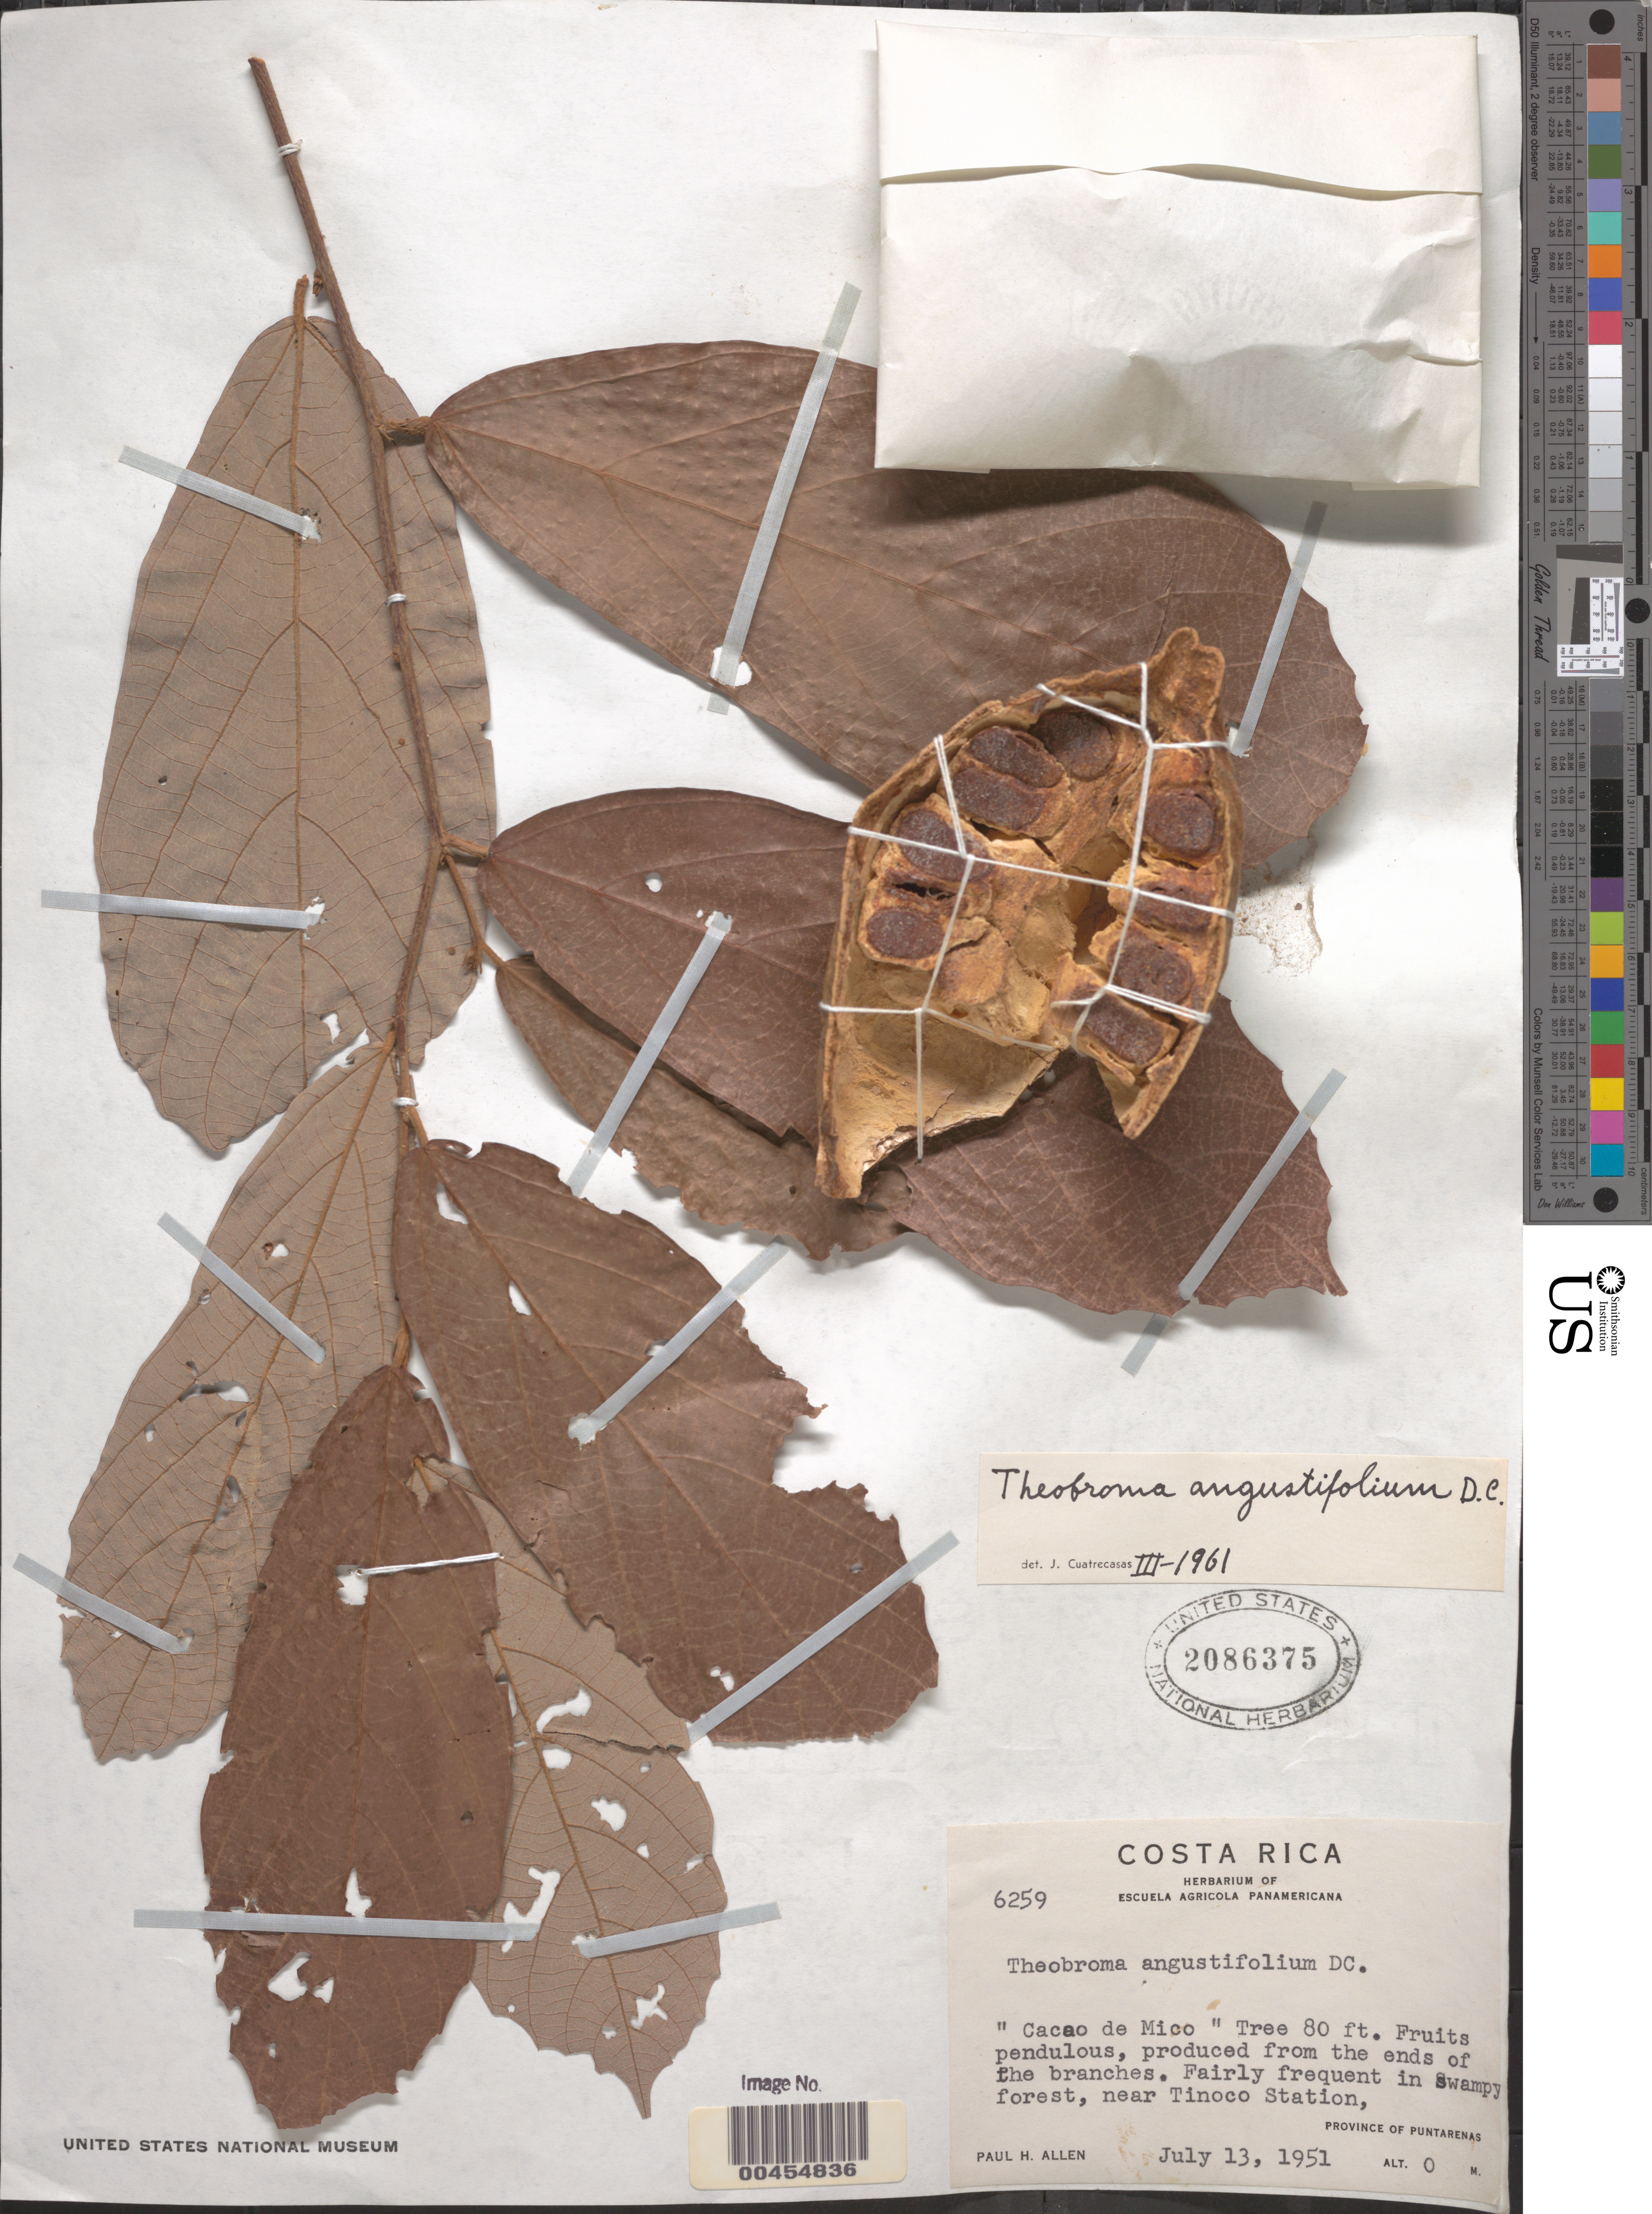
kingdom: Plantae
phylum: Tracheophyta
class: Magnoliopsida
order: Malvales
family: Malvaceae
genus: Theobroma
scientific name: Theobroma angustifolium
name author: DC.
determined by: Dorr, Laurence J., Curator (BOT), Smithsonian Institution - National Museum of Natural History (UNITED STATES)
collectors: P. H. Allen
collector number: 6259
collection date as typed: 13 Jul 1951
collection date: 1951-07-13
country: Costa Rica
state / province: Puntarenas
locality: Near Tinoco Station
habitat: swampy forest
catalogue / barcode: US 2086375